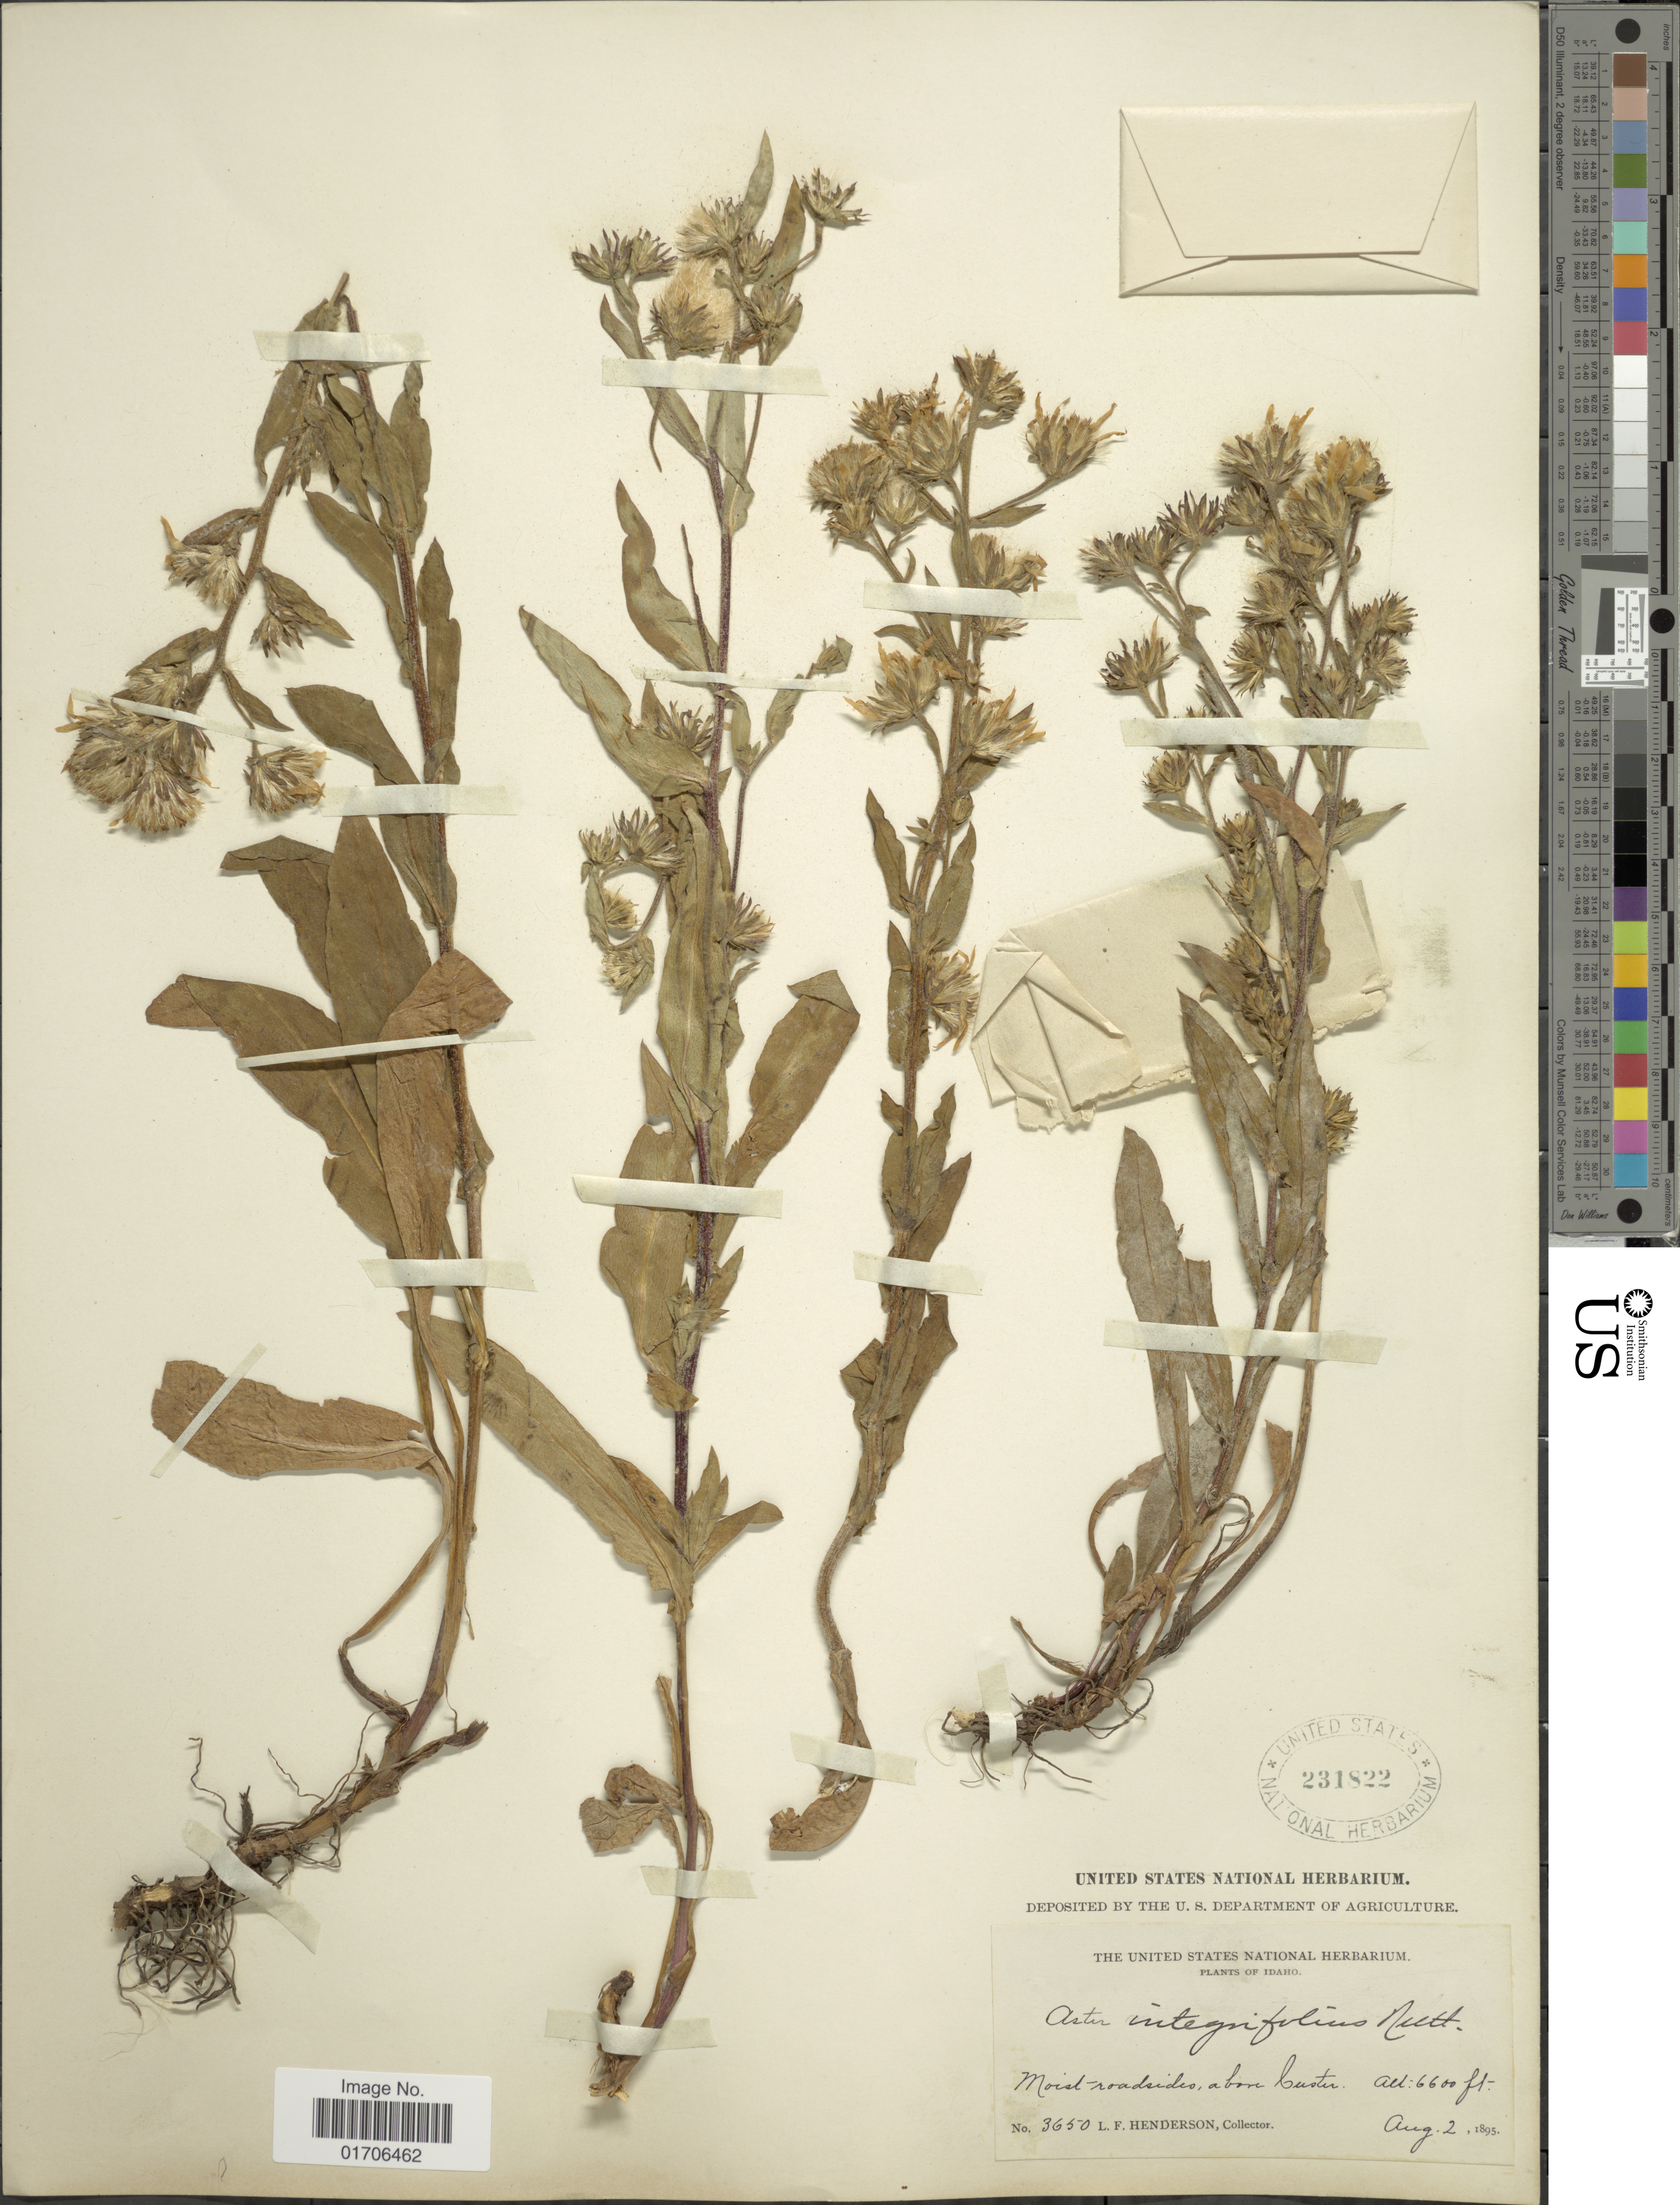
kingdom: Plantae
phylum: Tracheophyta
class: Magnoliopsida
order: Asterales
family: Asteraceae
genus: Eurybia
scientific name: Eurybia integrifolia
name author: (Nutt.) G.L. Nesom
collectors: L. Henderson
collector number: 3650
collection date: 1895-08-02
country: United States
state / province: Idaho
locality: Moist roadsides, above Custer.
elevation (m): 2012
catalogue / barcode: US 231822